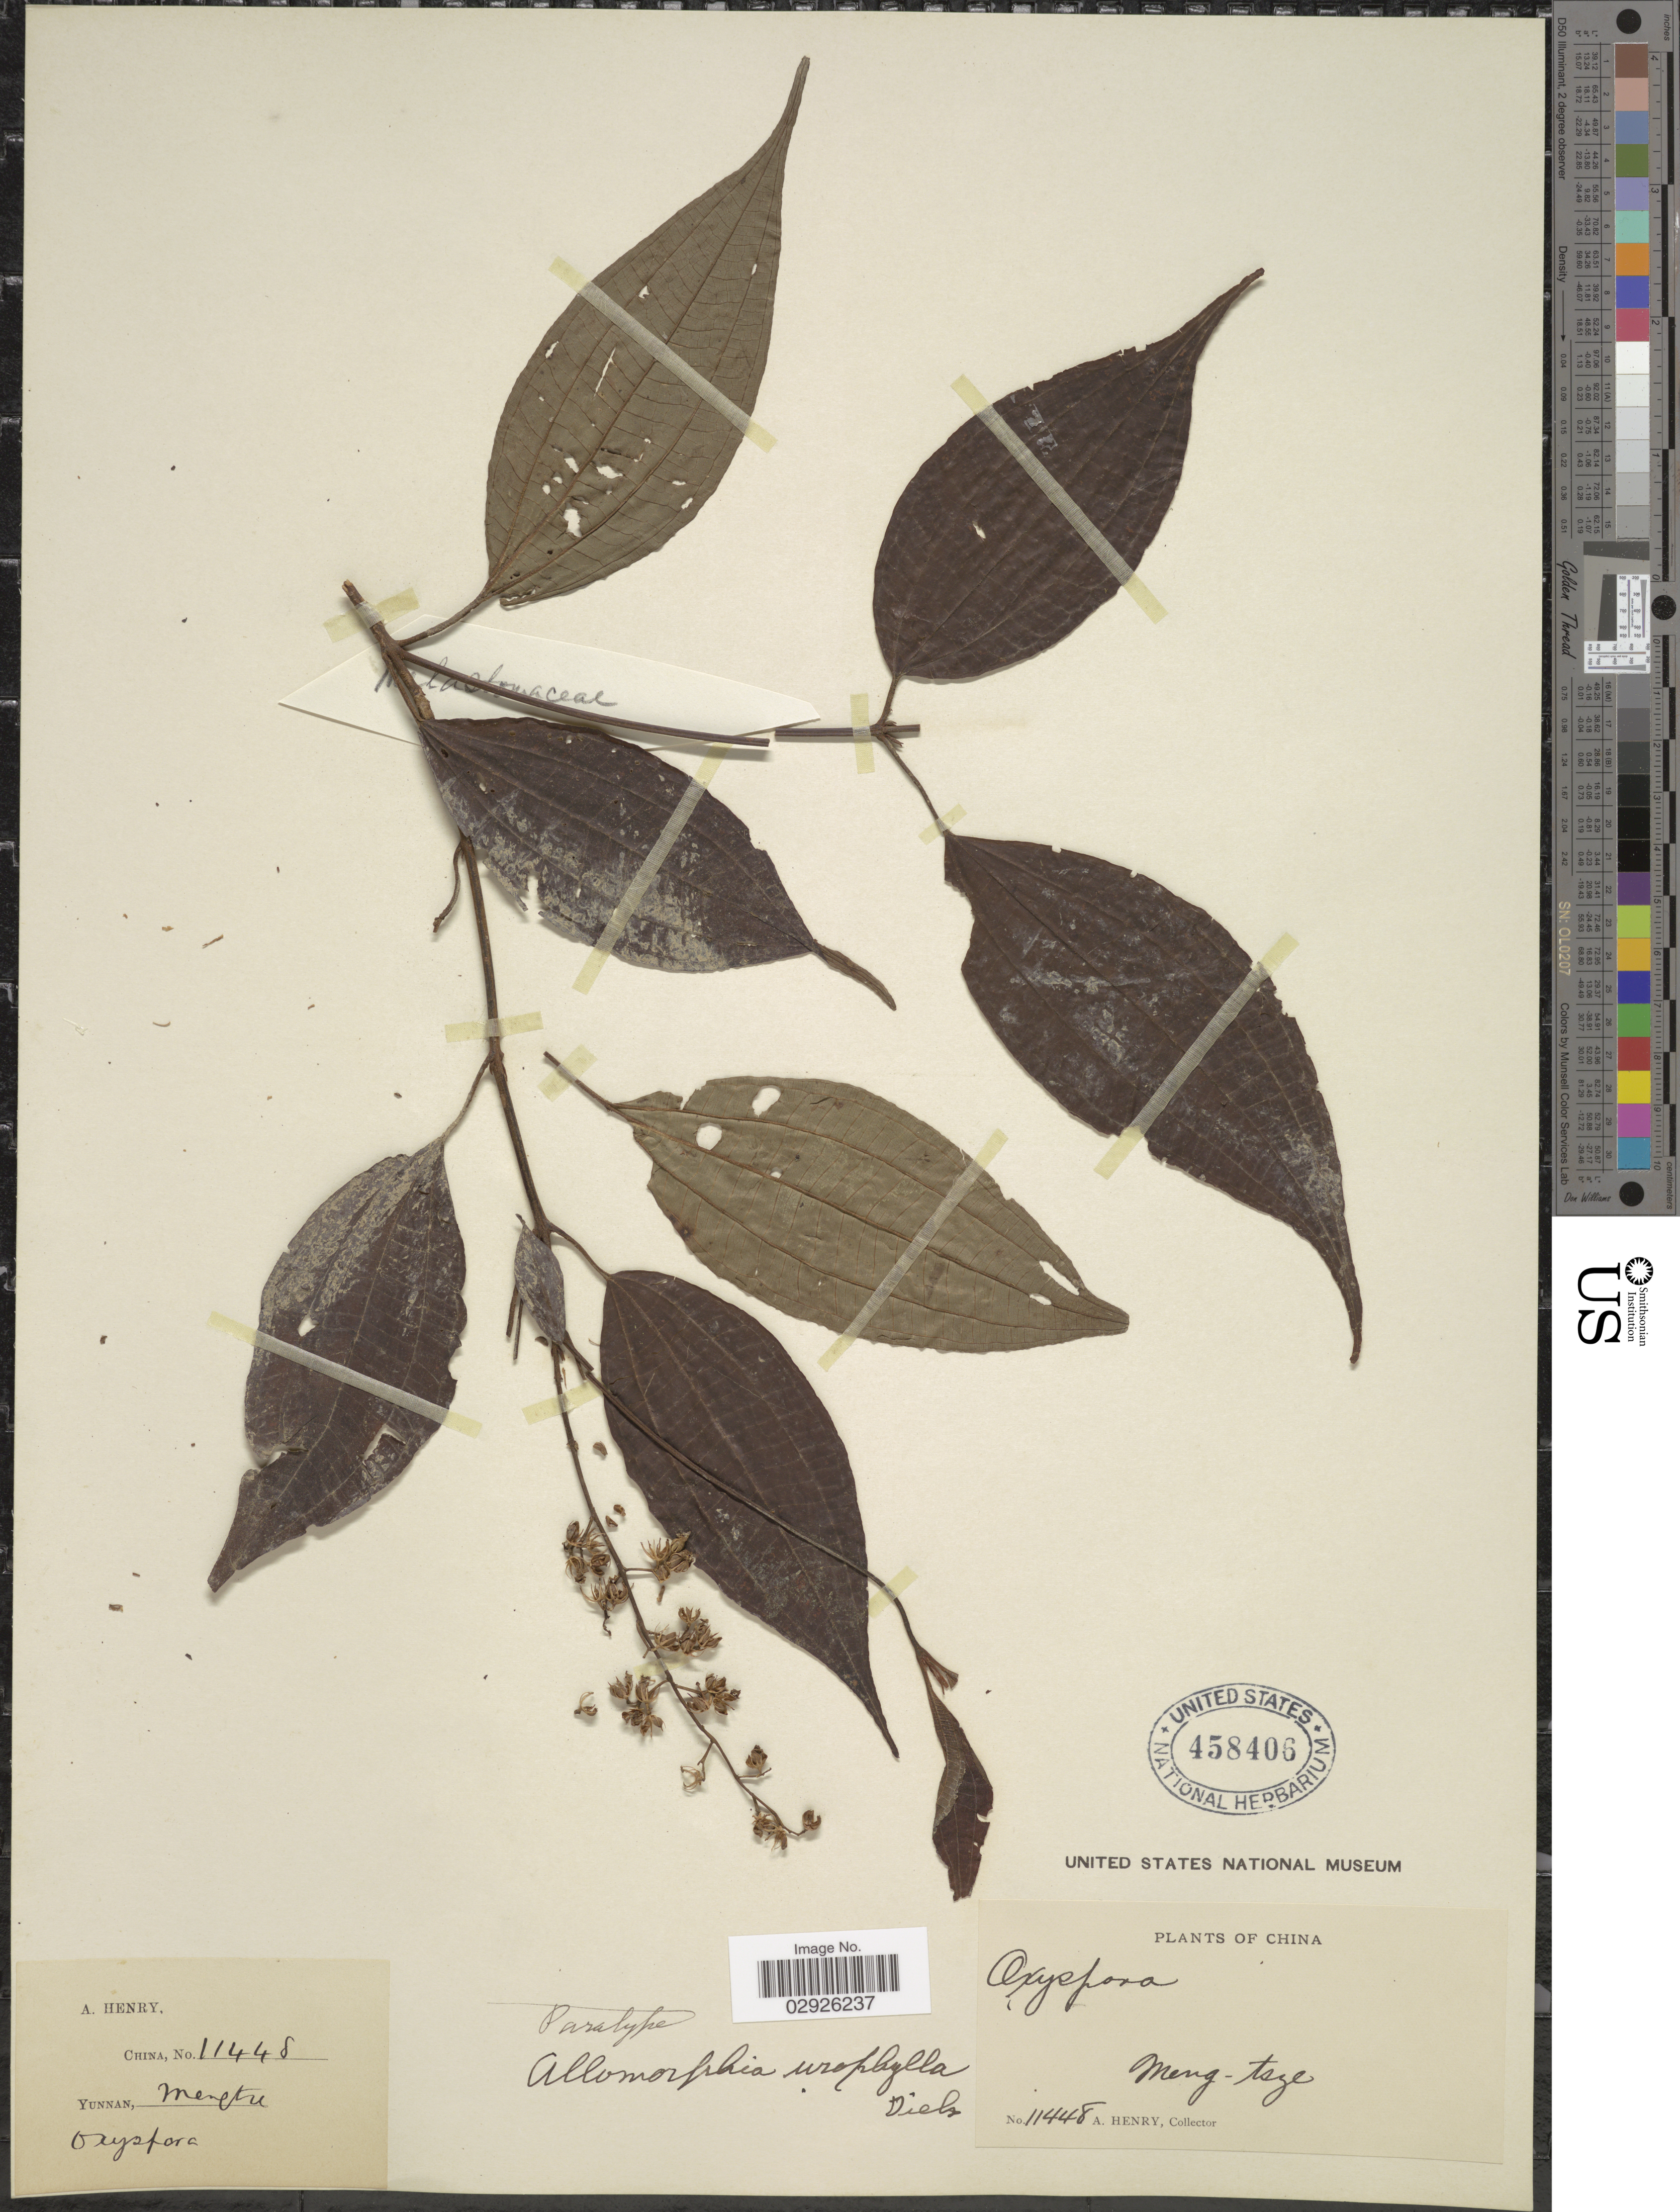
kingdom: Plantae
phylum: Tracheophyta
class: Magnoliopsida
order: Myrtales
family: Melastomataceae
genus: Oxyspora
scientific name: Oxyspora urophylla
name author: (Diels) Y.M. Shui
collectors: A. Henry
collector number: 11448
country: China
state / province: Yunnan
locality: Meng-tsze.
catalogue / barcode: US 458406